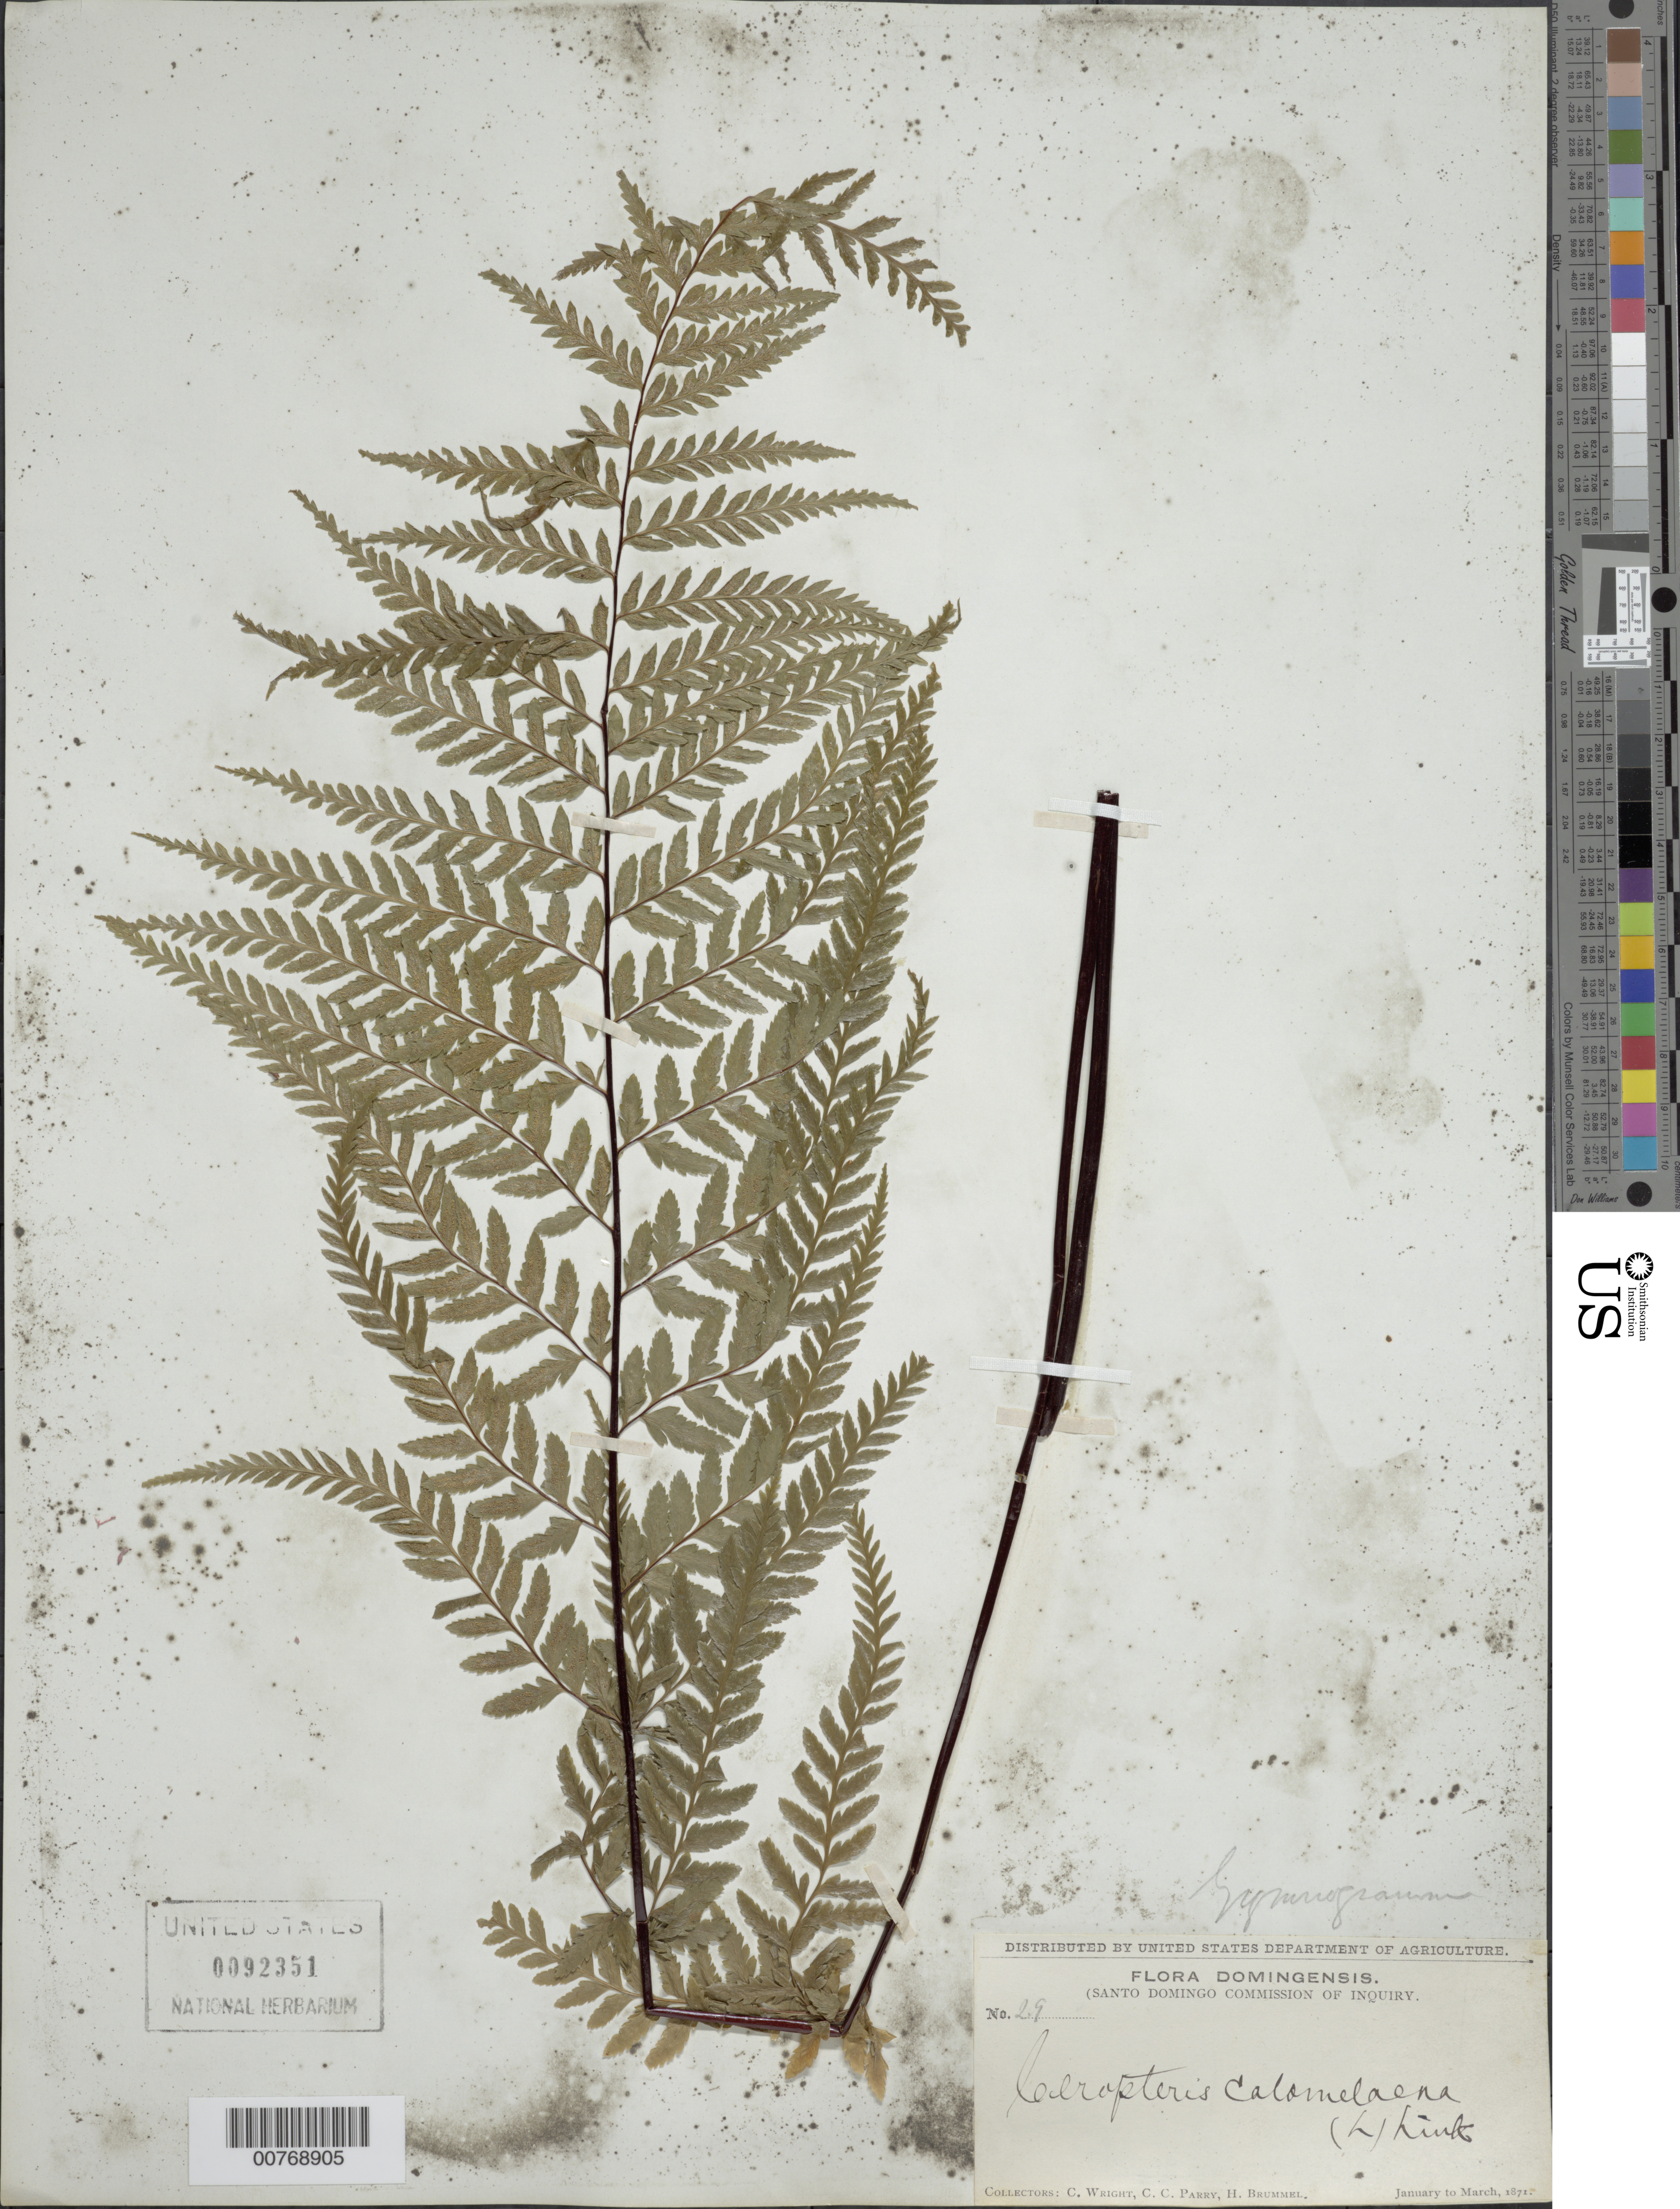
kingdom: Plantae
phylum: Tracheophyta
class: Polypodiopsida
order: Polypodiales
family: Pteridaceae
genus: Pityrogramma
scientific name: Pityrogramma calomelanos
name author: (L.) Link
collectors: C. Wright, C. C. Parry & H. Brummel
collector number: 29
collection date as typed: Jan 1871 to -- Mar 1871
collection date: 1871-01/1871-03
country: Dominican Republic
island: Hispaniola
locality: Santo Domingo Commission of Inquiry.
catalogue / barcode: US 92351